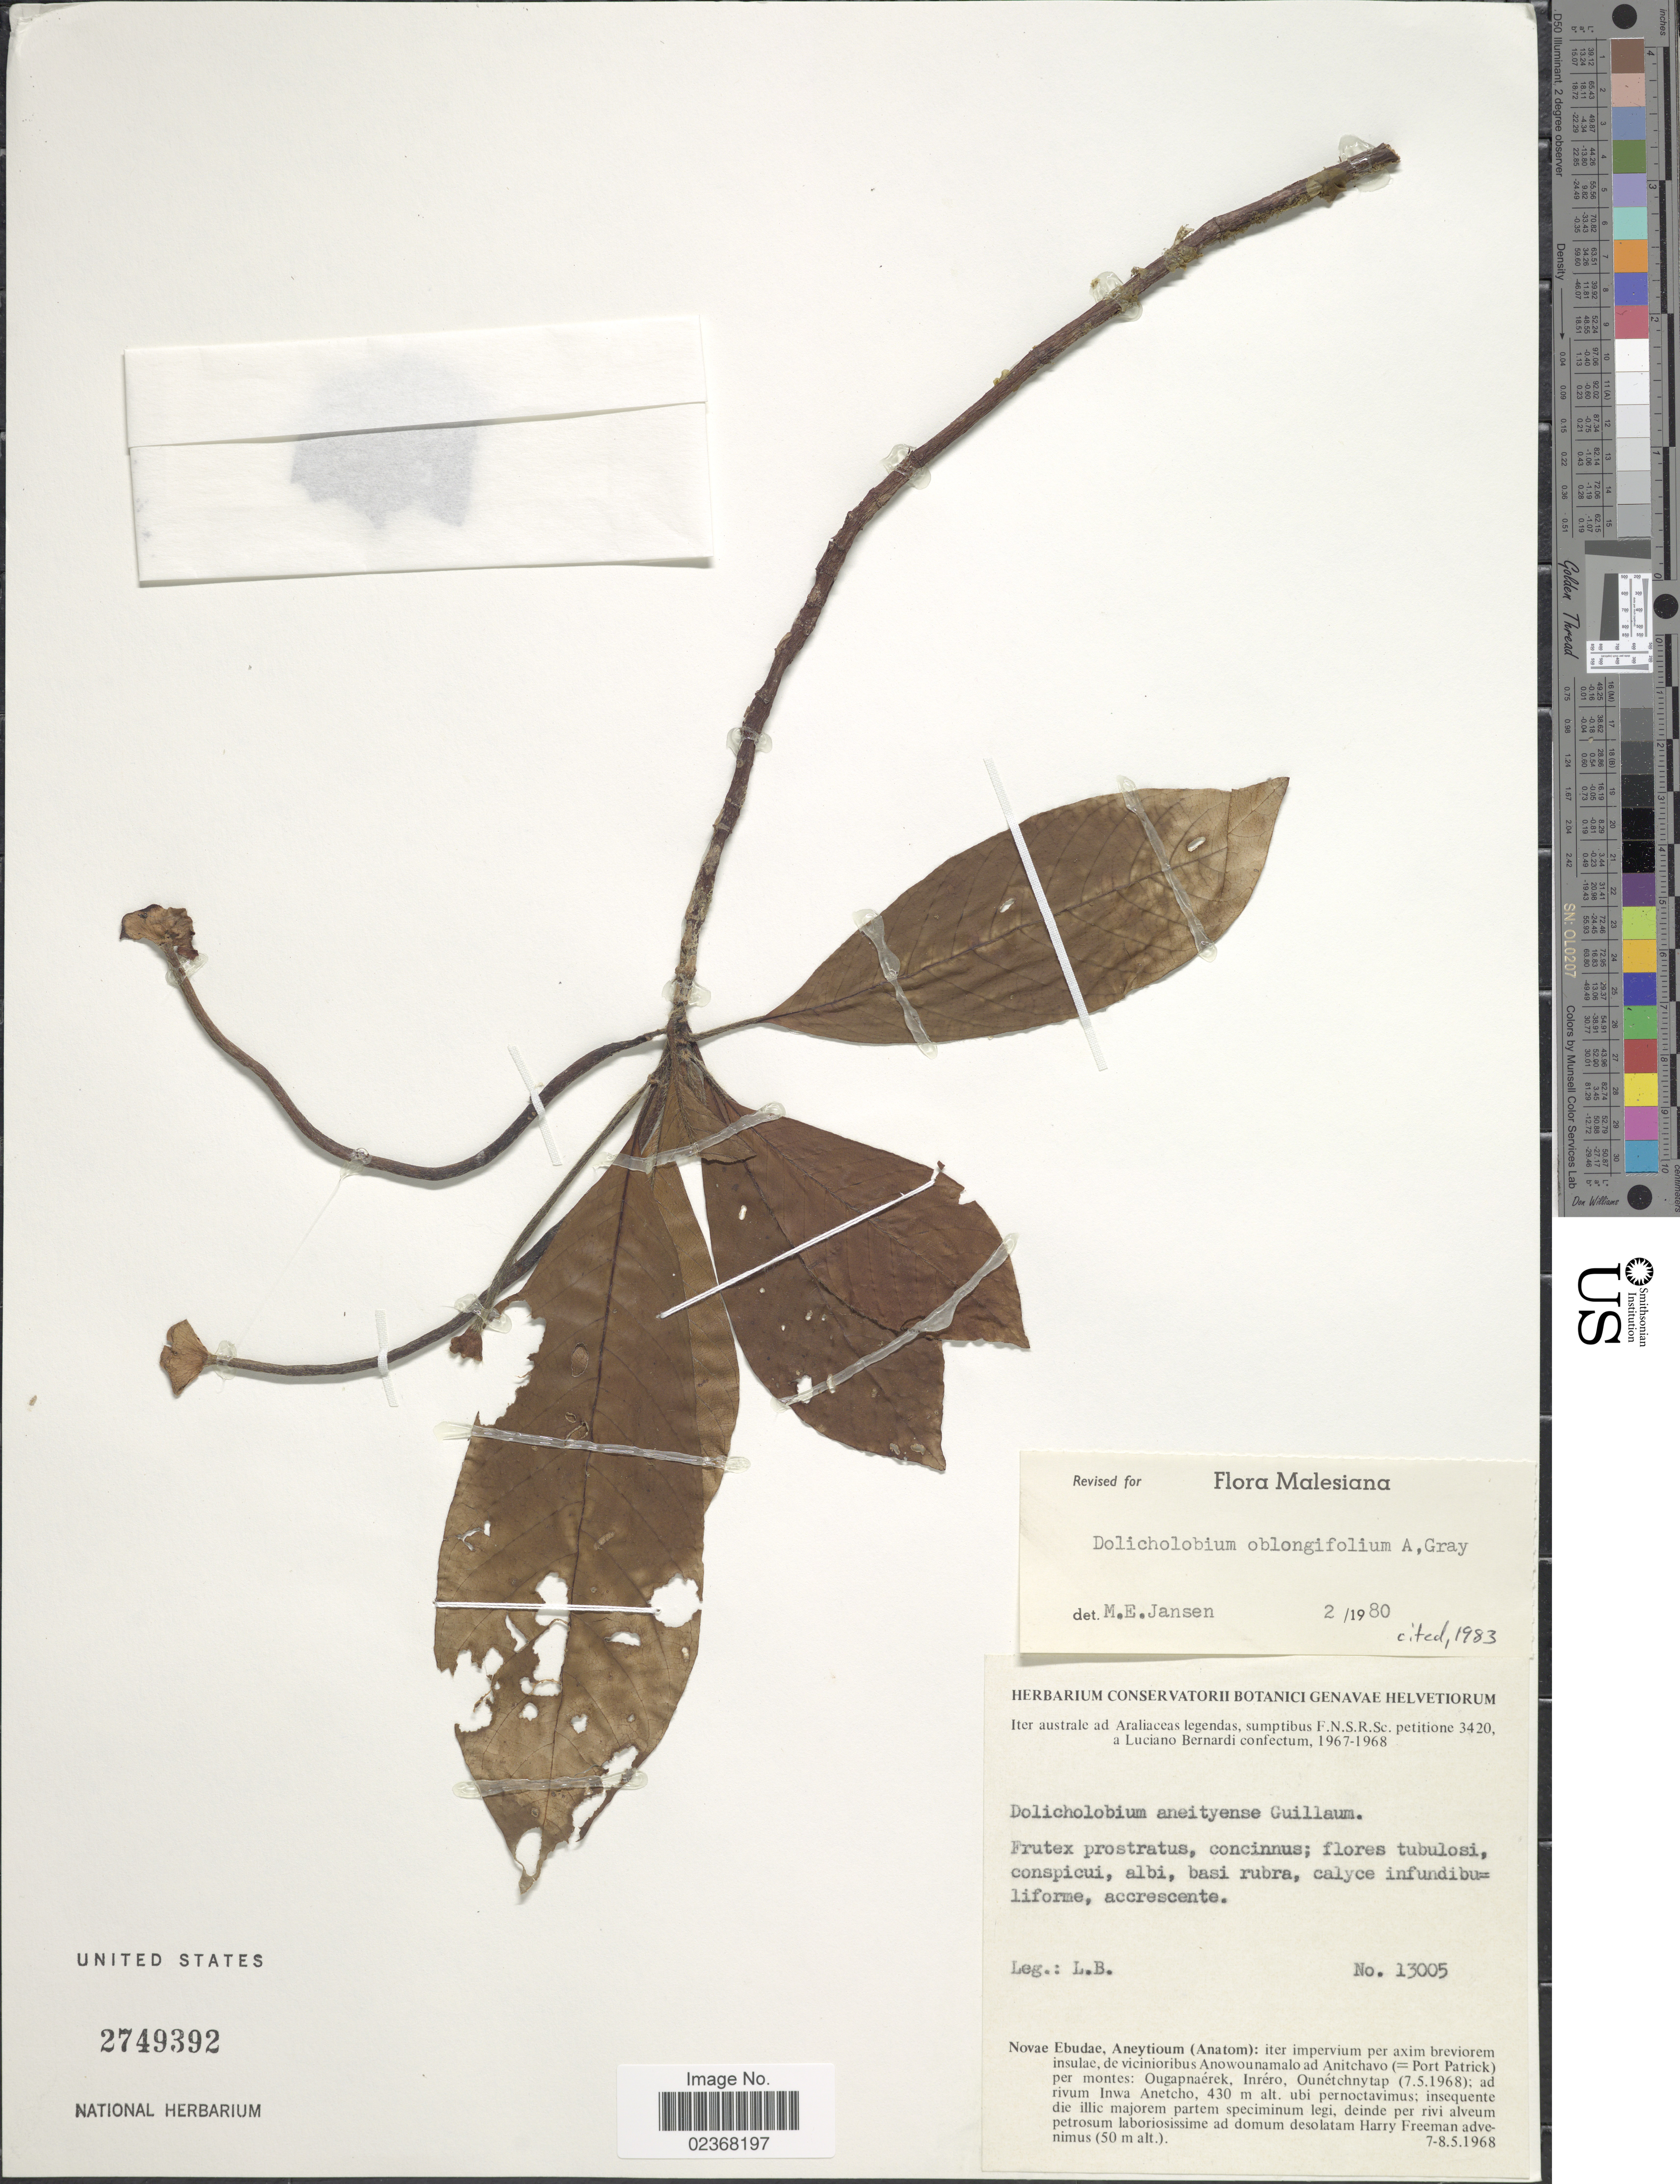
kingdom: Plantae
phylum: Tracheophyta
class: Magnoliopsida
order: Gentianales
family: Rubiaceae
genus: Dolicholobium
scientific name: Dolicholobium oblongifolium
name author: A. Gray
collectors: L. Bernardi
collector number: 13005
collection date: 1968-05-07/1968-05-08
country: Vanuatu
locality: Novae Ebudae, Aneytioum (Anatom): iter impervium per axim breviorem insulae [interpreted]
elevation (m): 430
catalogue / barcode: US 2749392